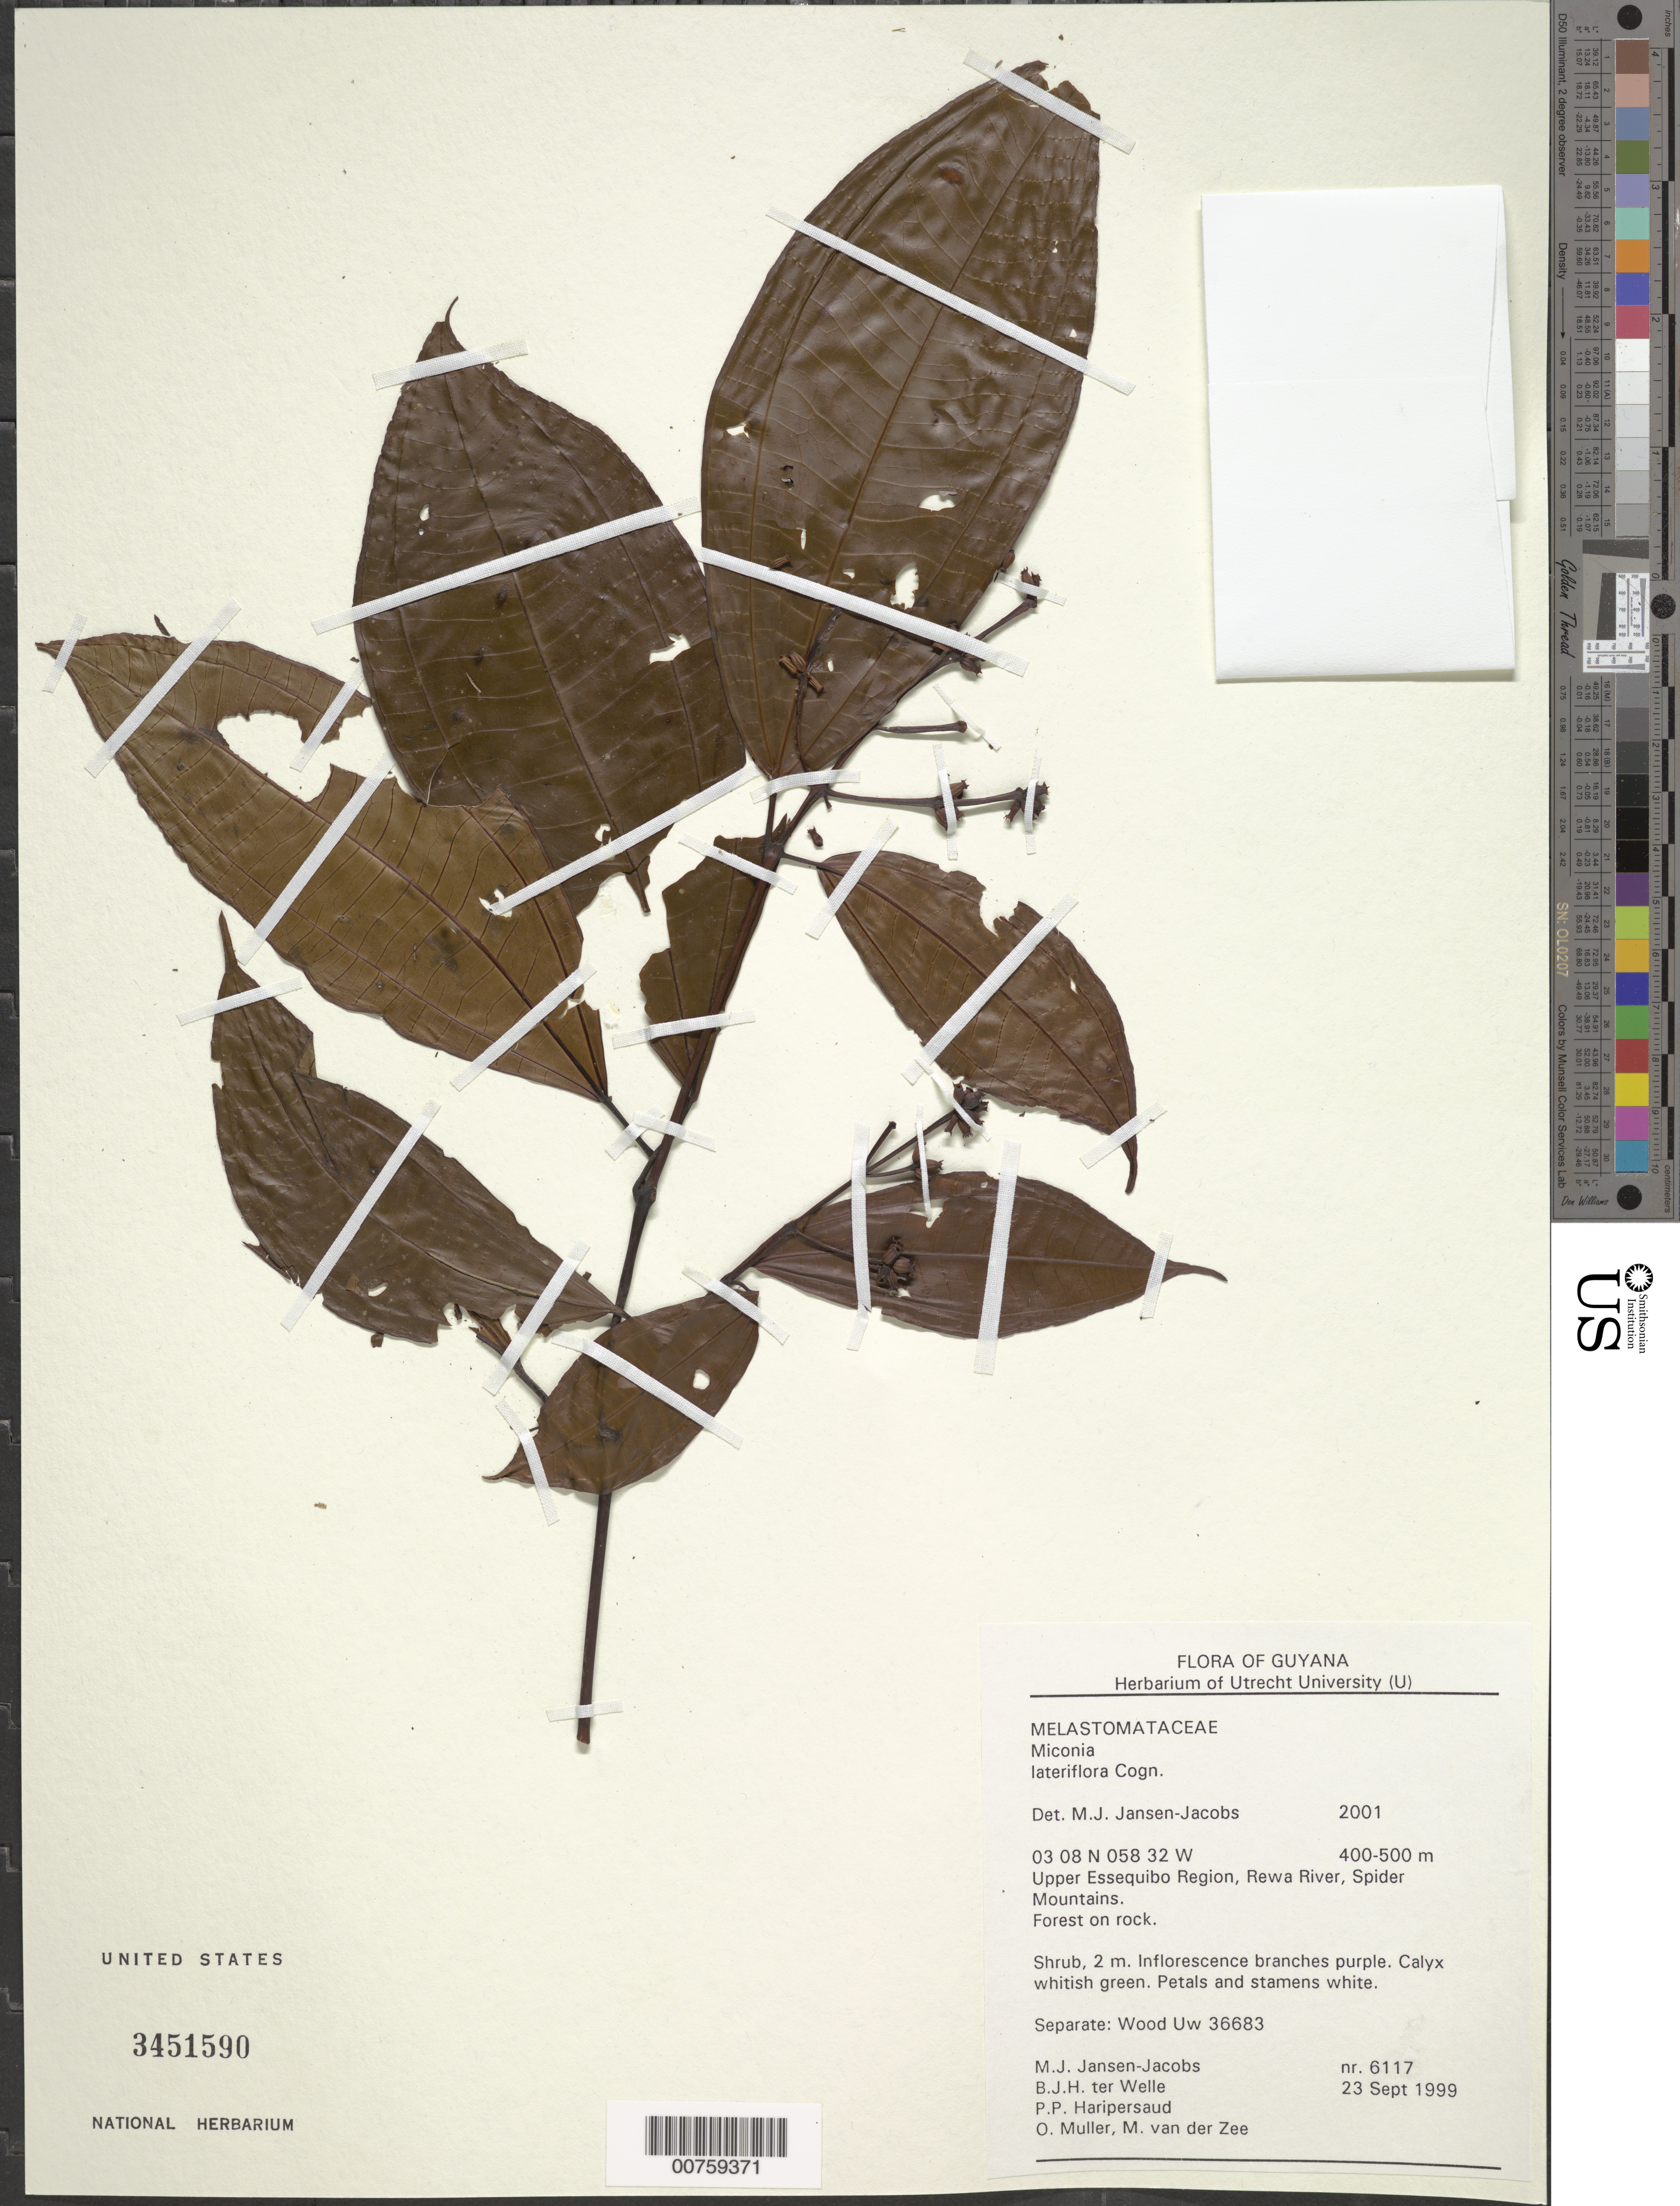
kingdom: Plantae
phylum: Tracheophyta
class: Magnoliopsida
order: Myrtales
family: Melastomataceae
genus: Miconia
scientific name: Miconia lateriflora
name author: Cogn.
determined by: Jansen-Jacobs, M. J., (U), Nationaal Herbarium Nederland, Utrecht University branch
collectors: M. J. Jansen-Jacobs, B. Welle, P. Haripersaud, O. Muller & M. van der Zee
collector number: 6117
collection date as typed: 23-Sep-99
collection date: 1999-09-23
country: Guyana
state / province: U. Takutu-U. Essequibo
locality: Rewa River, Spider Mts., Upper Essequibo Region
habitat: Forest on rock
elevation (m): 400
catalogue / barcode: US 3451590